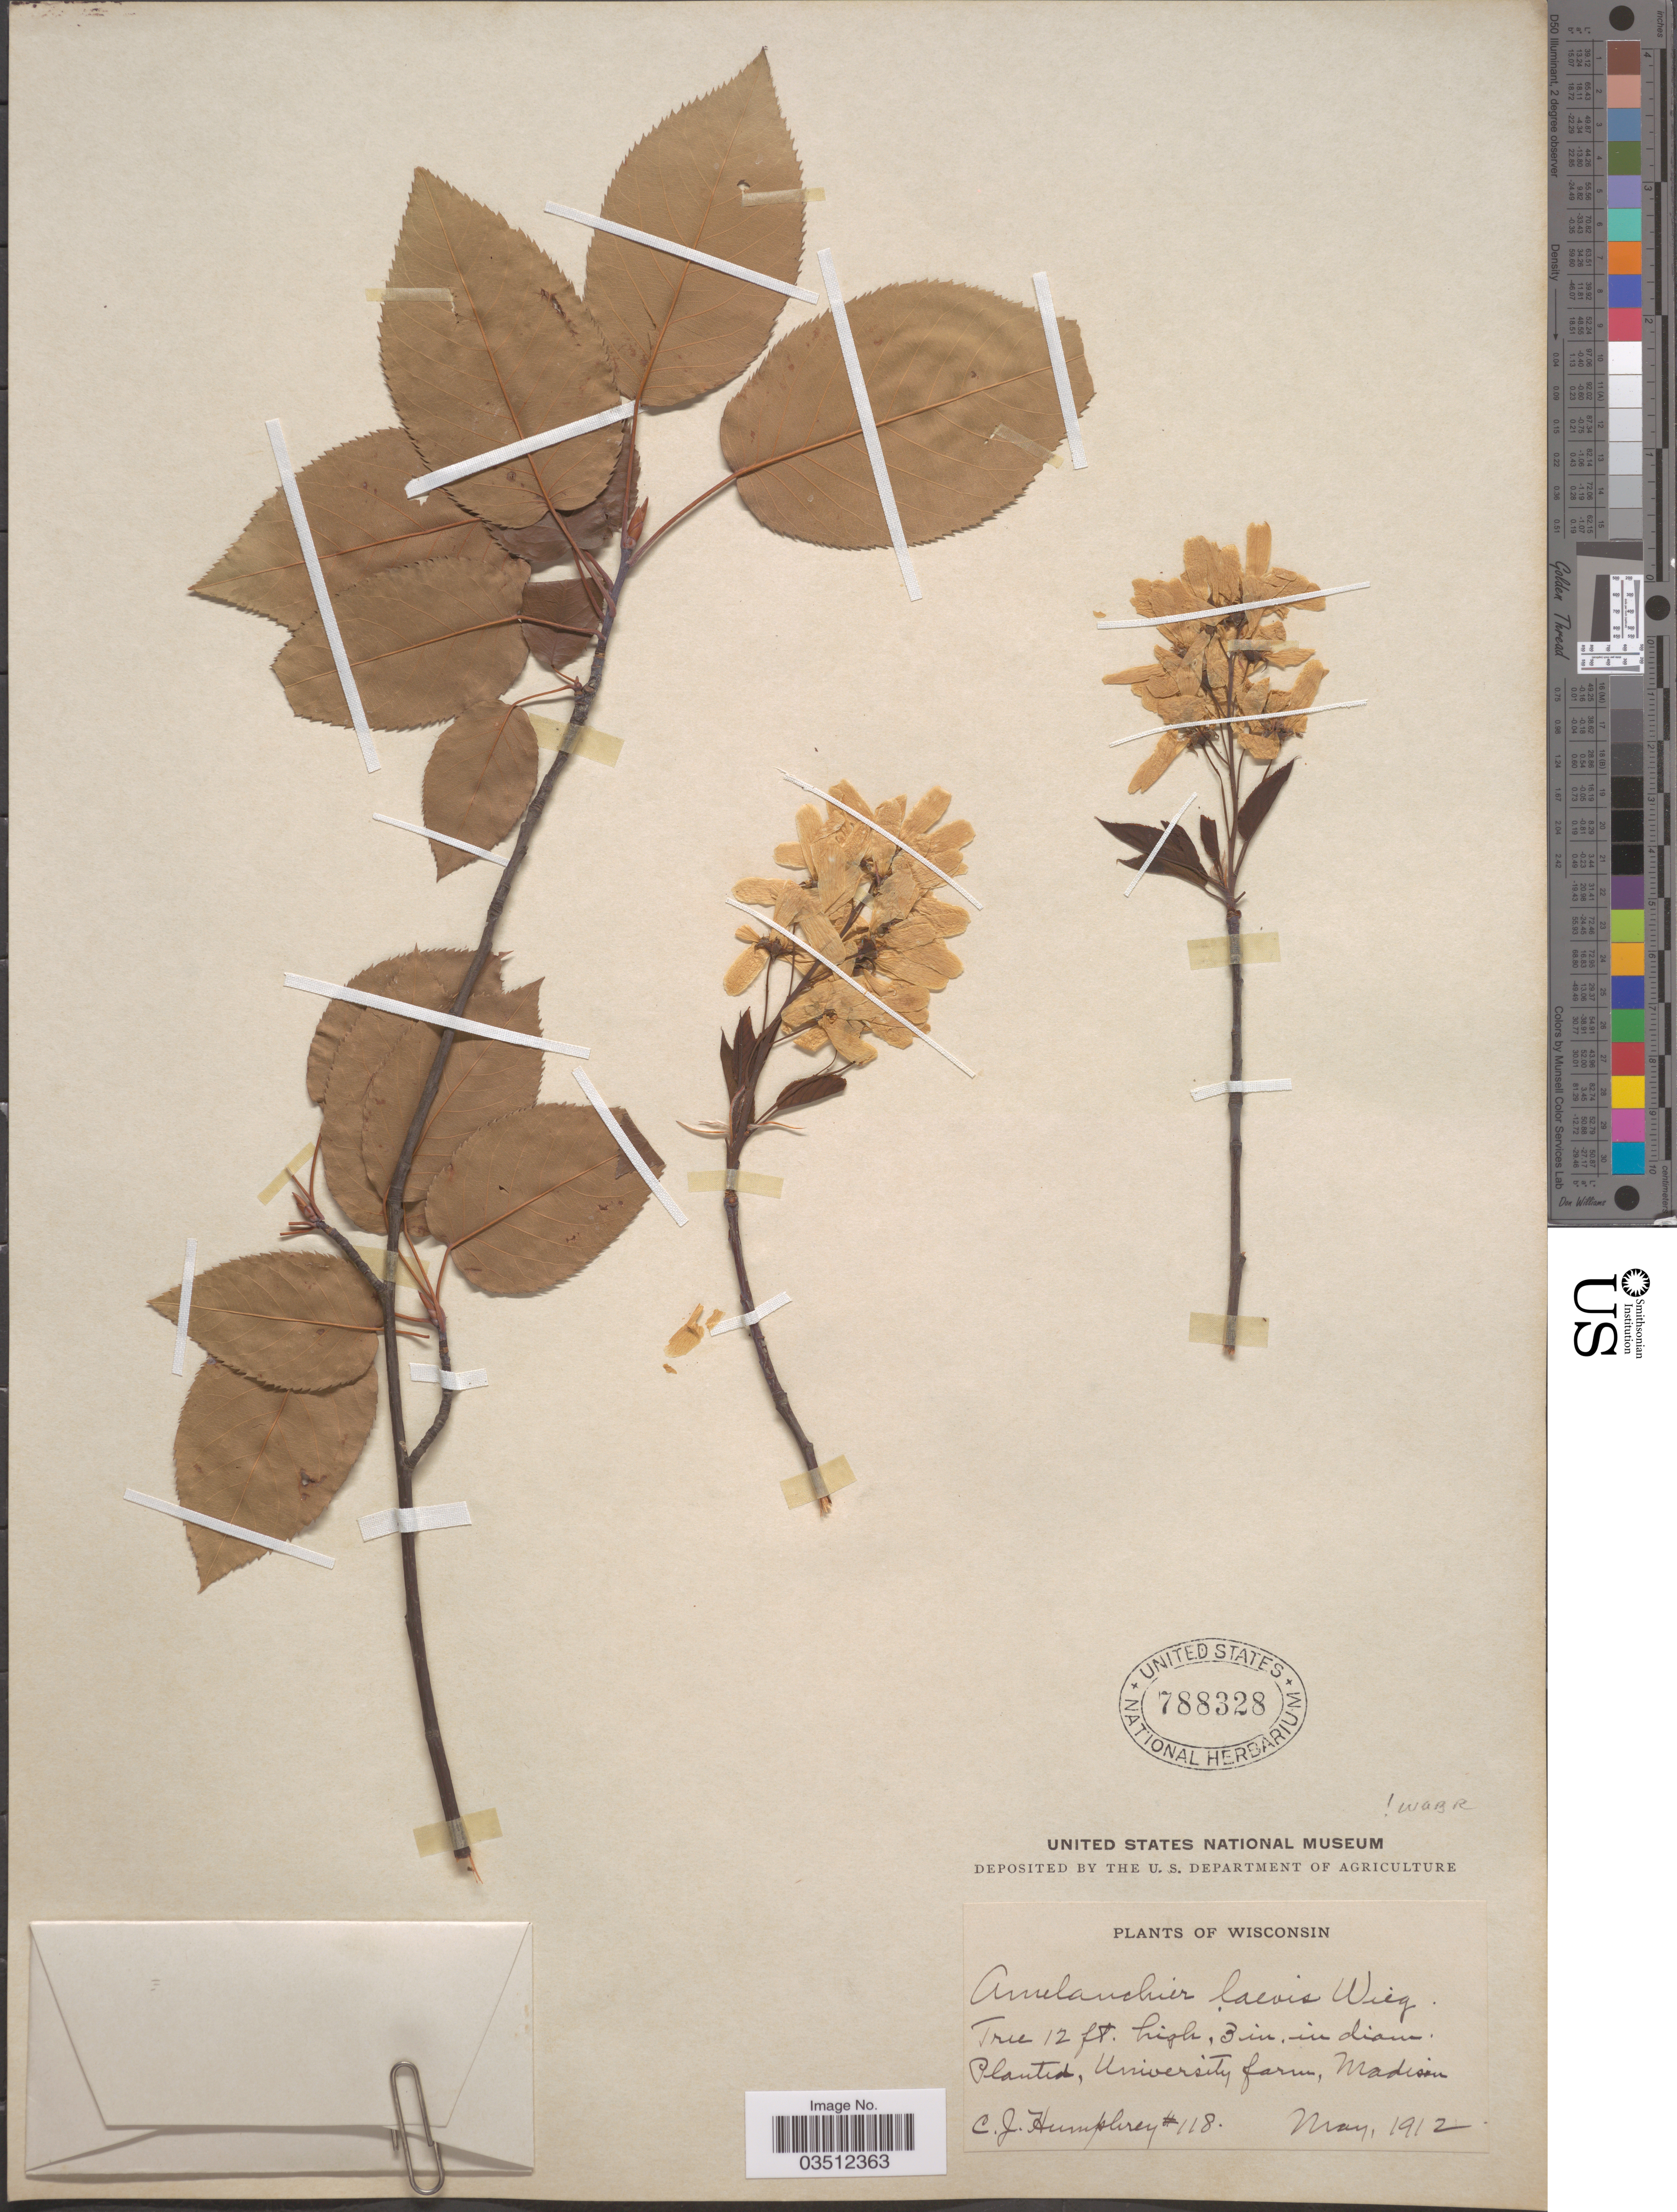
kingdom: Plantae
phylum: Tracheophyta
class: Magnoliopsida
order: Rosales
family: Rosaceae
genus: Amelanchier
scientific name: Amelanchier laevis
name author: Wiegand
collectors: C. Humphrey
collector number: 118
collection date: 1912-05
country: United States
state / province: Wisconsin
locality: University farm, Madison.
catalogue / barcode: US 788328